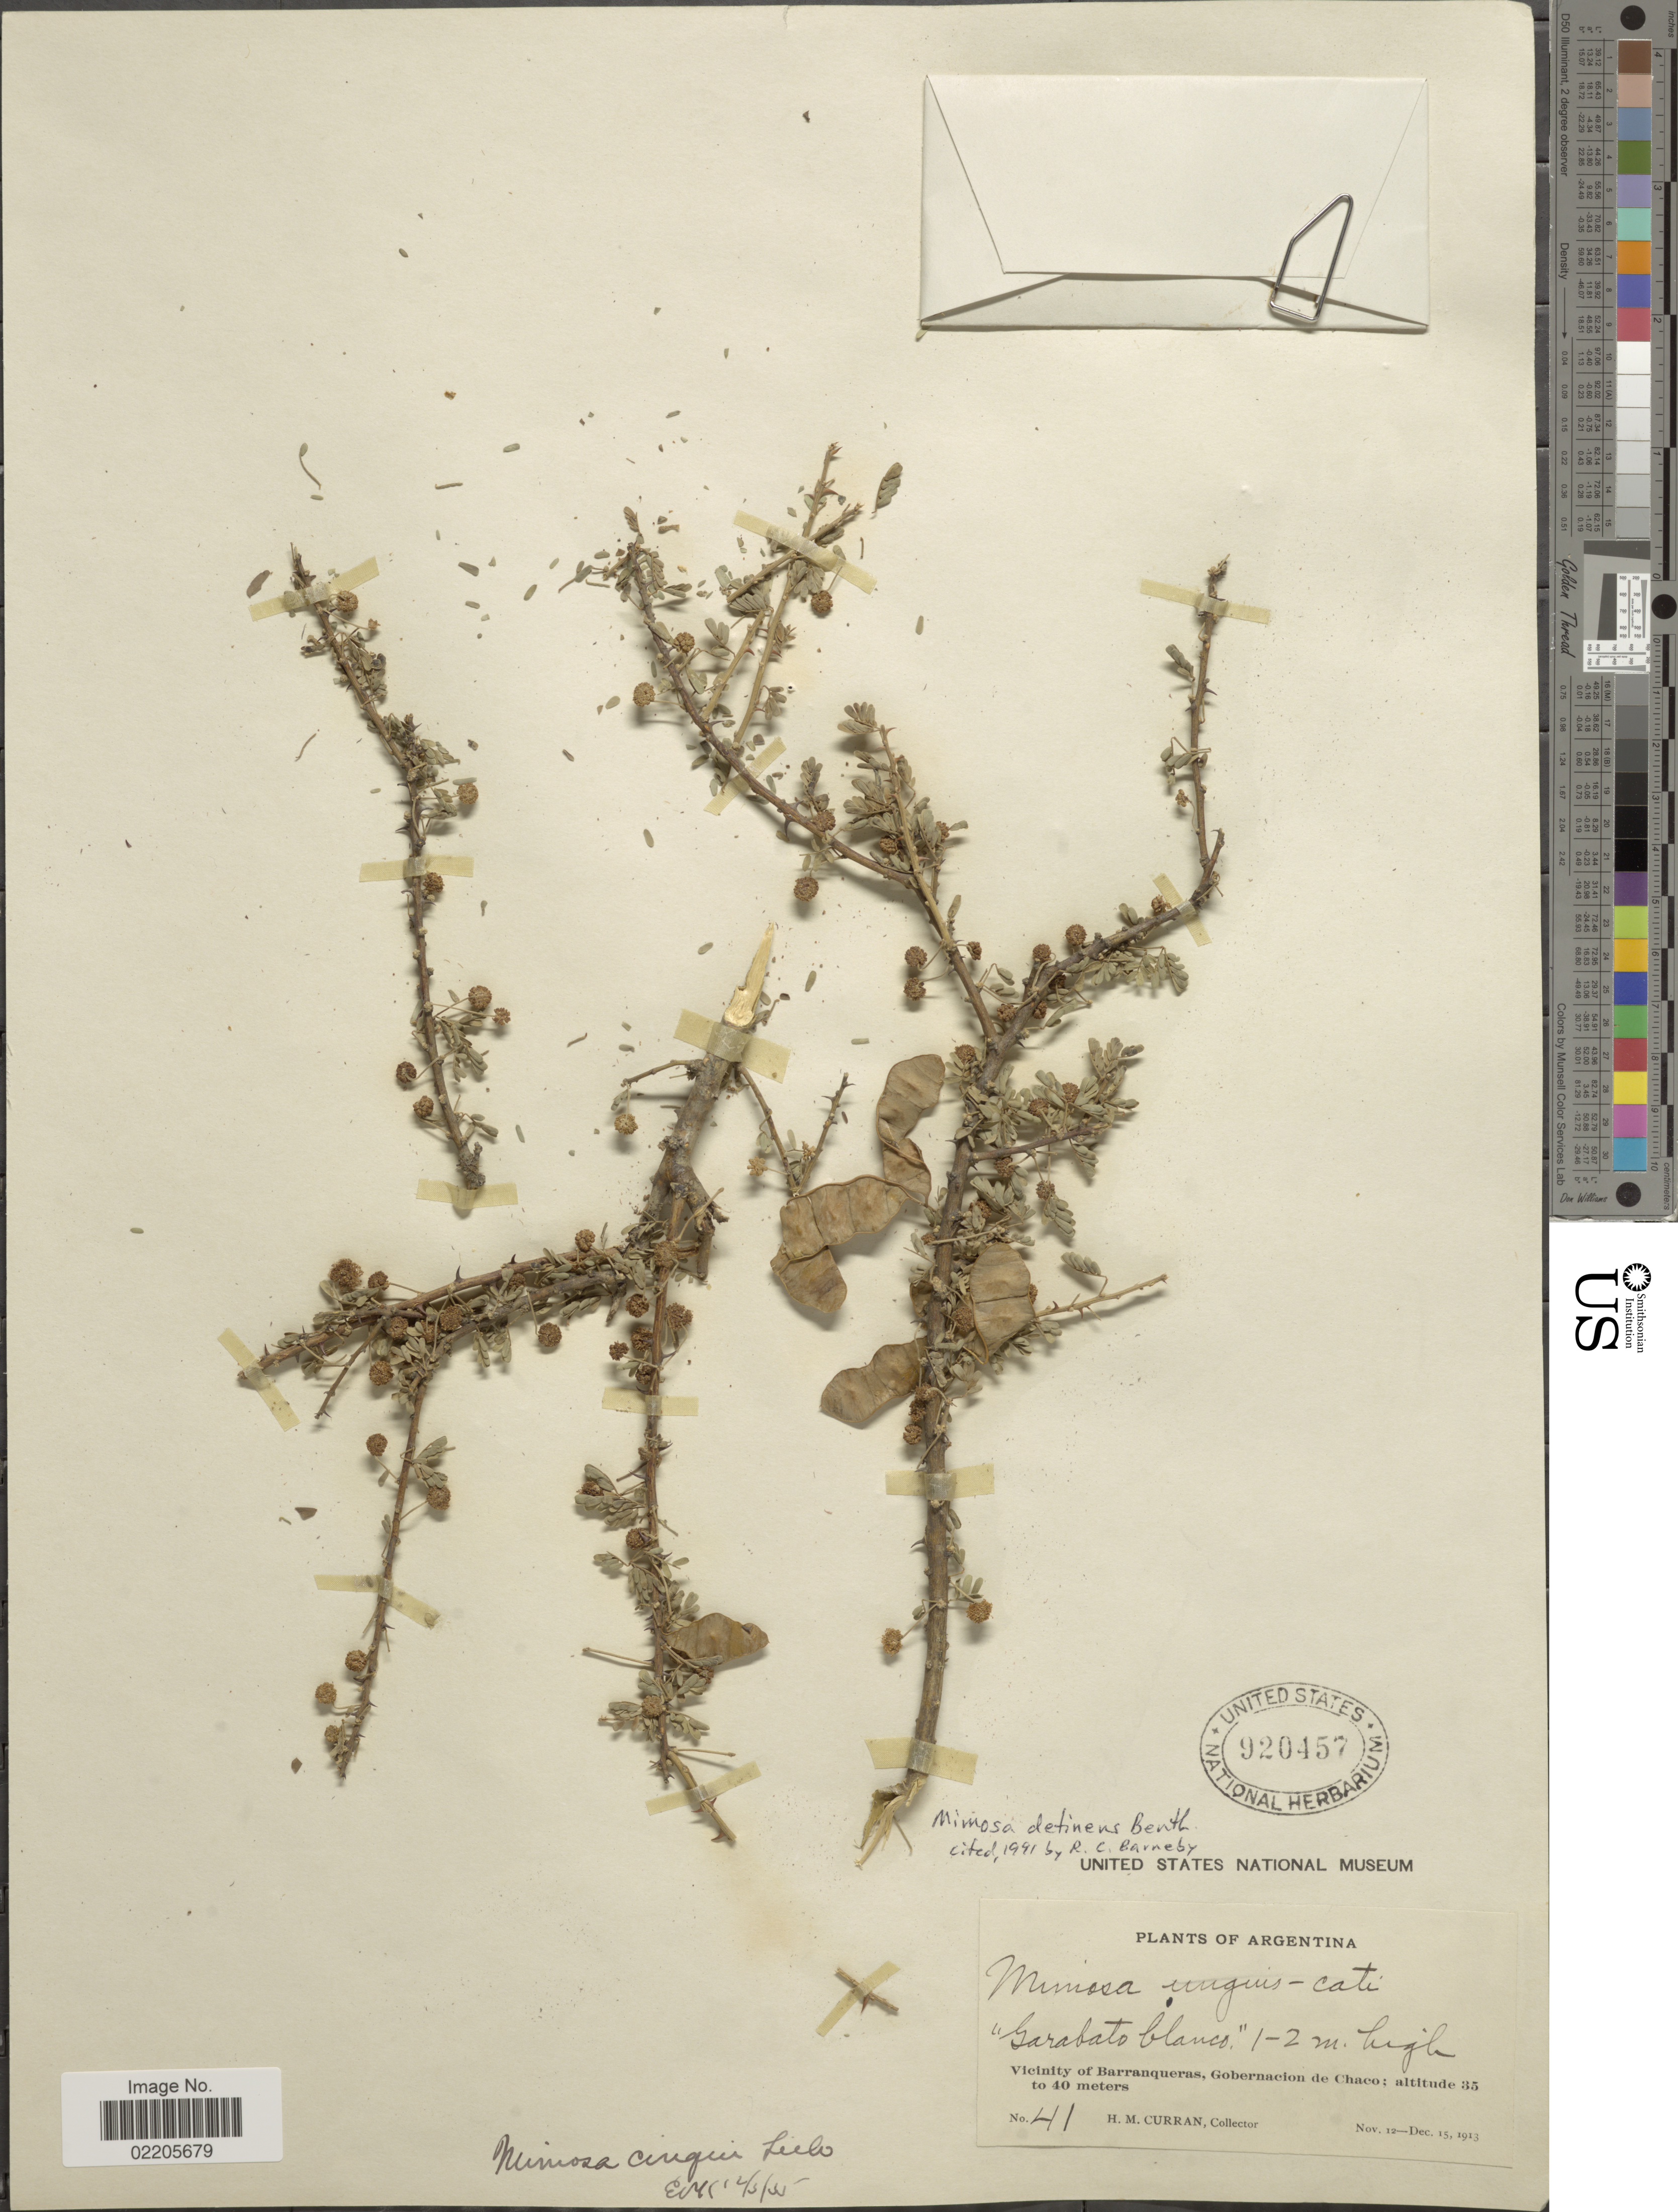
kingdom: Plantae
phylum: Tracheophyta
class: Magnoliopsida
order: Fabales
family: Fabaceae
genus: Mimosa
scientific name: Mimosa detinens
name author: Benth.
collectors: H. M. Curran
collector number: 41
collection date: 1913-11-12/1913-12-15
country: Argentina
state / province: Chaco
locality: Vicinity of Barranqueras, Gobernacion de Chaco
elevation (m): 35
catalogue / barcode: US 920457